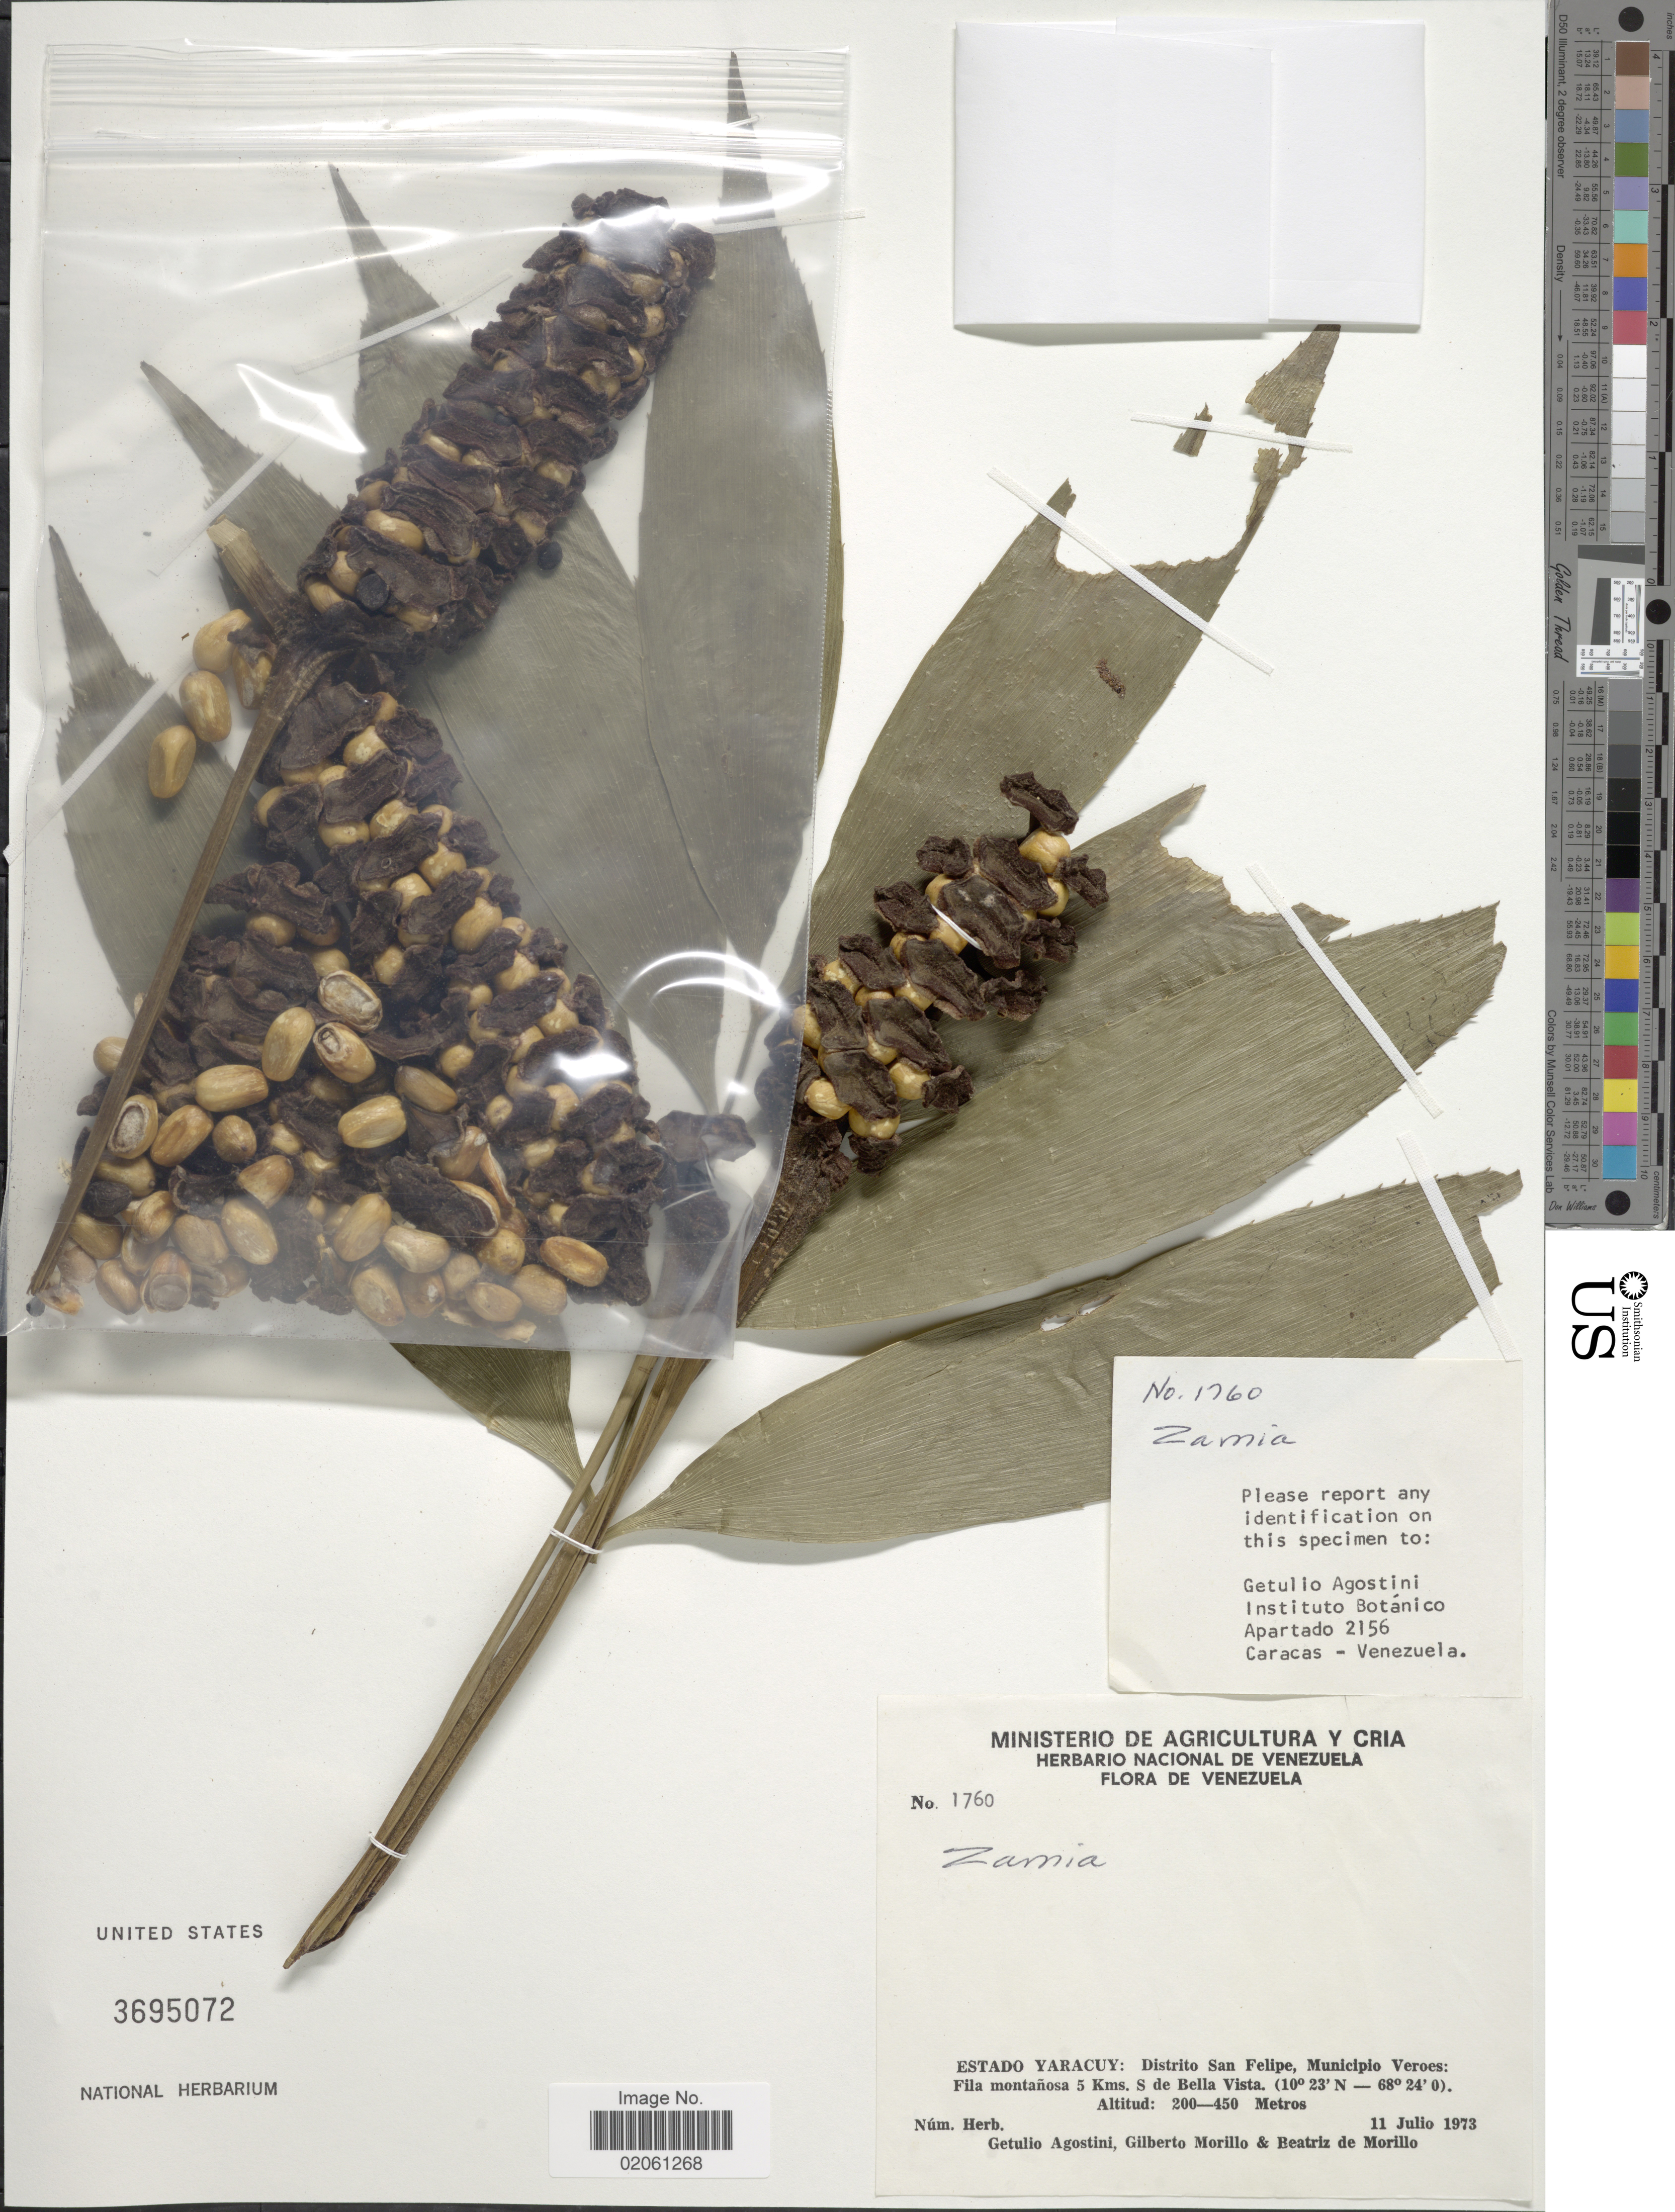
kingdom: Plantae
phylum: Tracheophyta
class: Cycadopsida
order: Cycadales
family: Zamiaceae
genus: Zamia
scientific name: Zamia sp.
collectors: G. Agostini, G. N. Morillo & B. Morillo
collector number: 1760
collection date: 1973-07-11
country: Venezuela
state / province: Yaracuy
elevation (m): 200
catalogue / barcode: US 3695072